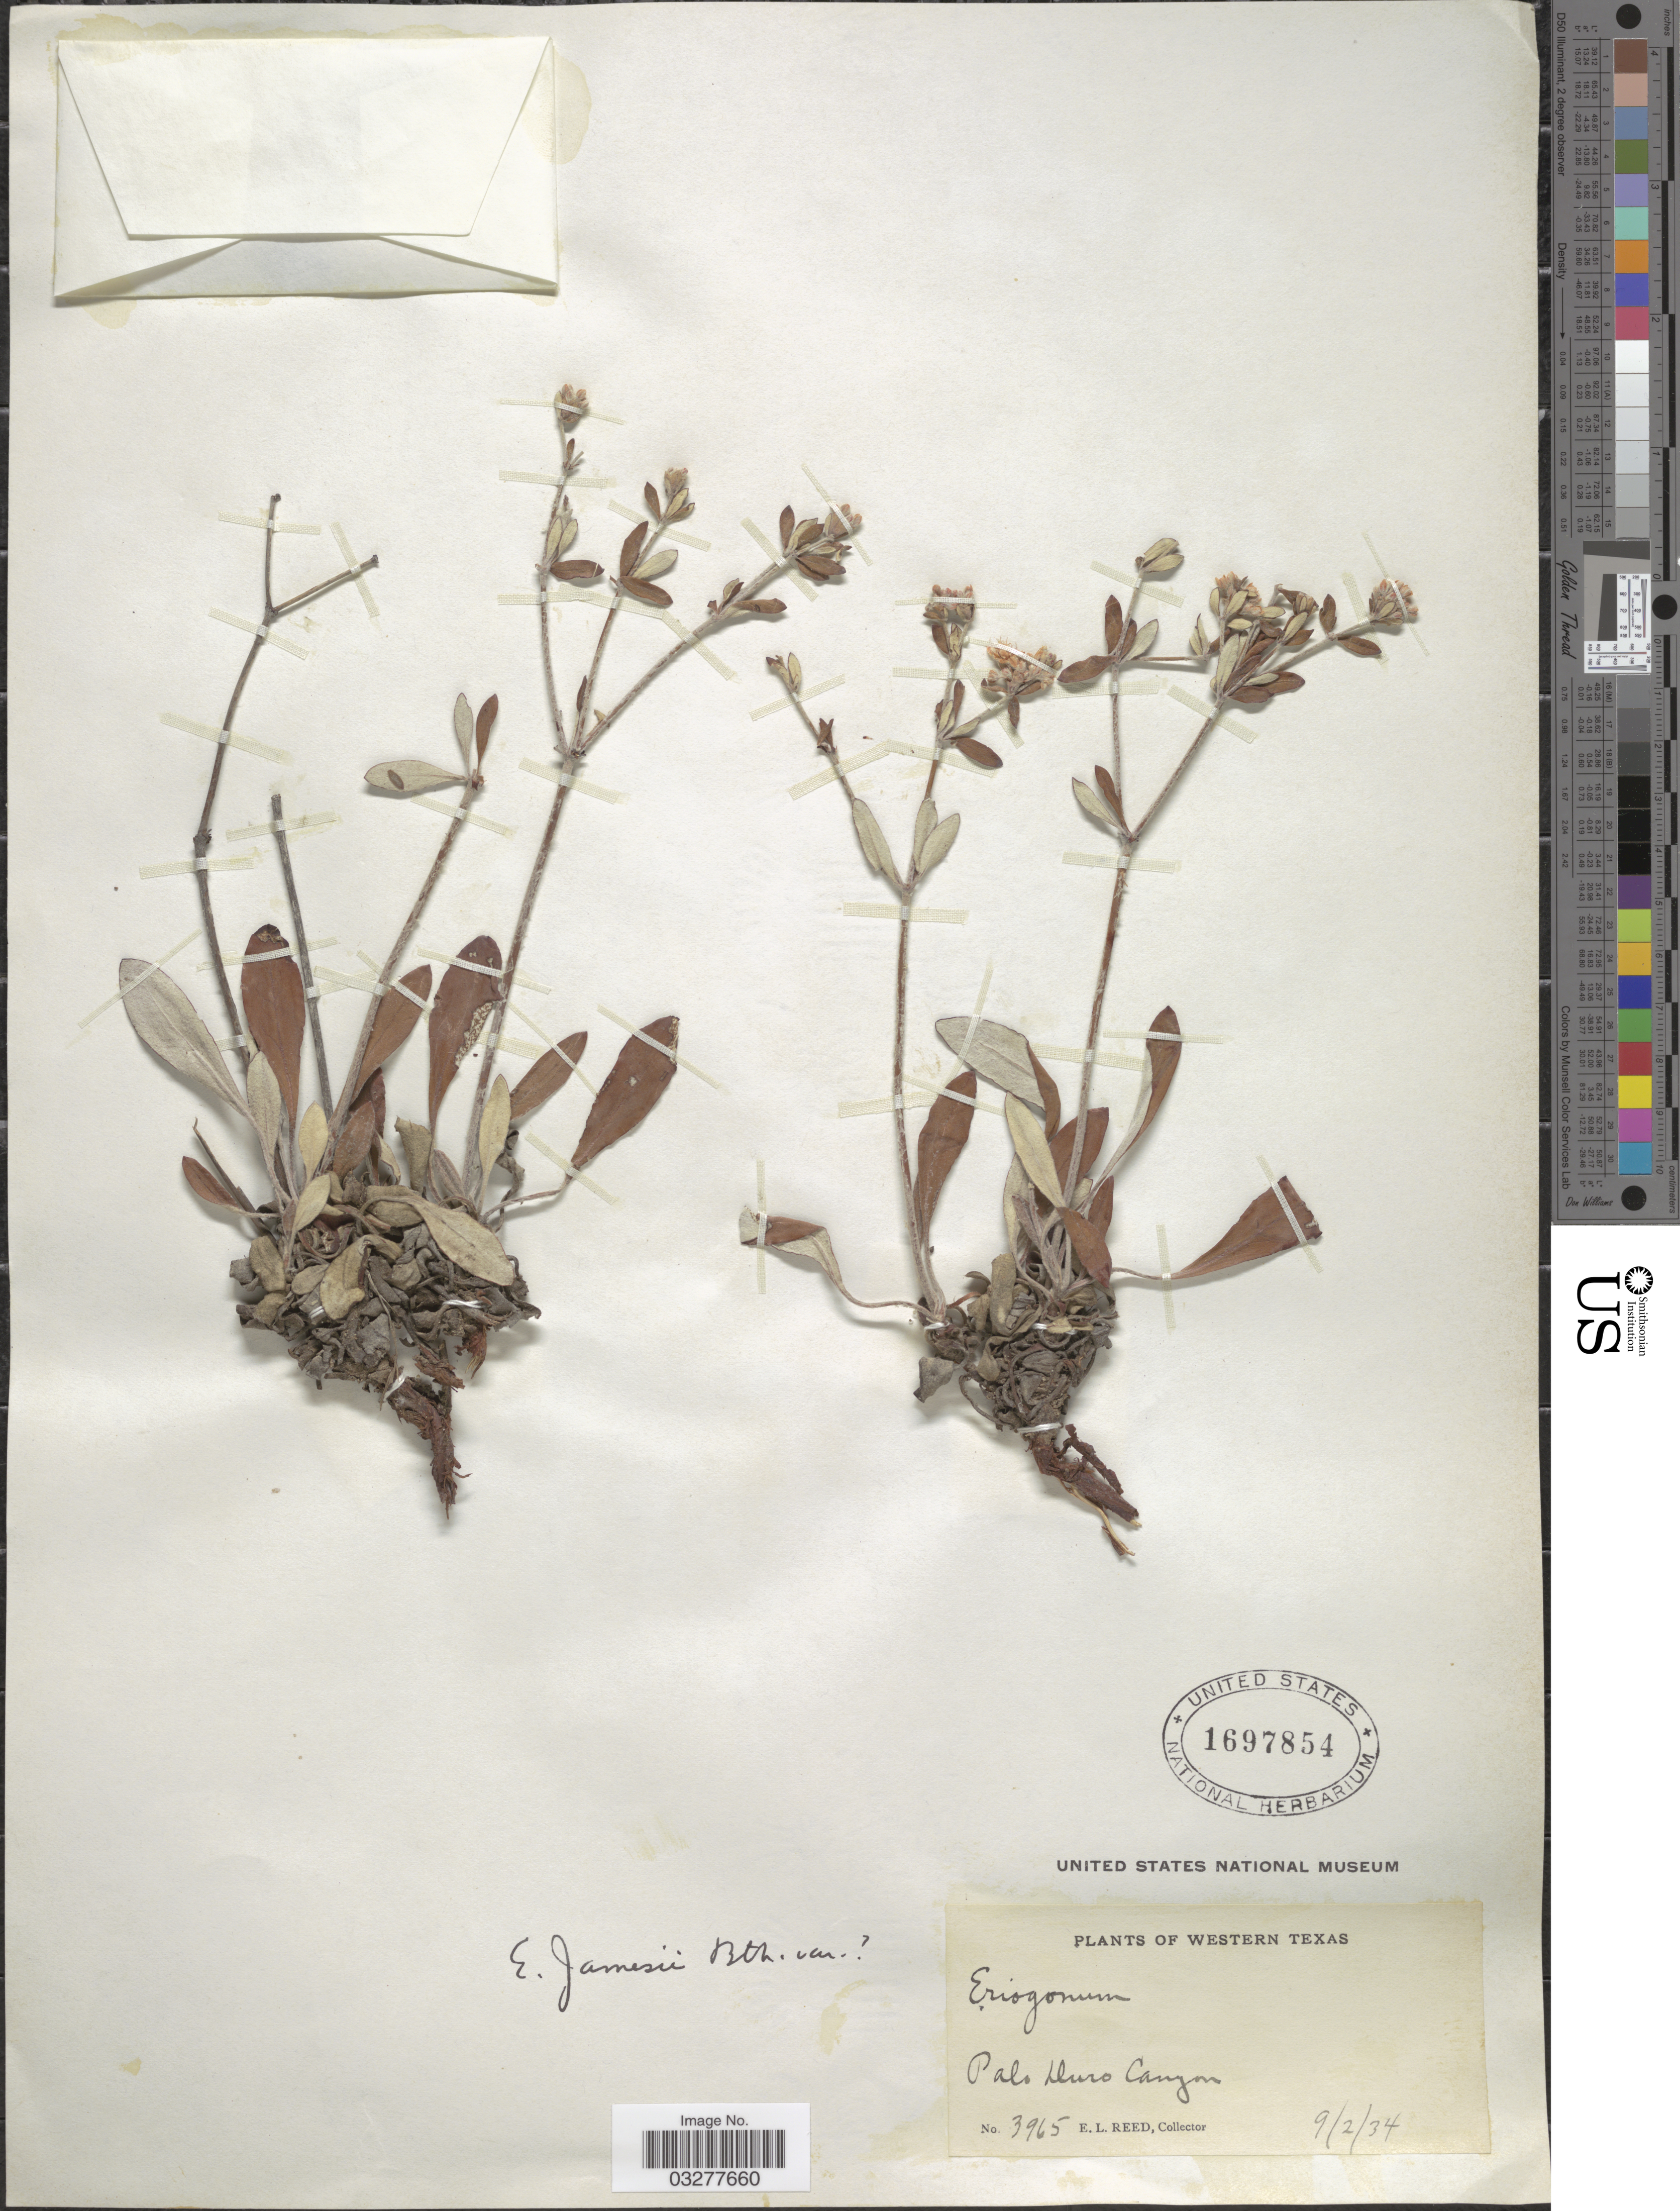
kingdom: Plantae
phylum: Tracheophyta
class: Magnoliopsida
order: Caryophyllales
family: Polygonaceae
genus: Eriogonum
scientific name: Eriogonum jamesii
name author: Benth.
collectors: E. Reed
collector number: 3965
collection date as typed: Transcribed d/m/y: 2/9/34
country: United States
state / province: Texas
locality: Western Texas, Palo Duro Canyon.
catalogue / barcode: US 1697854